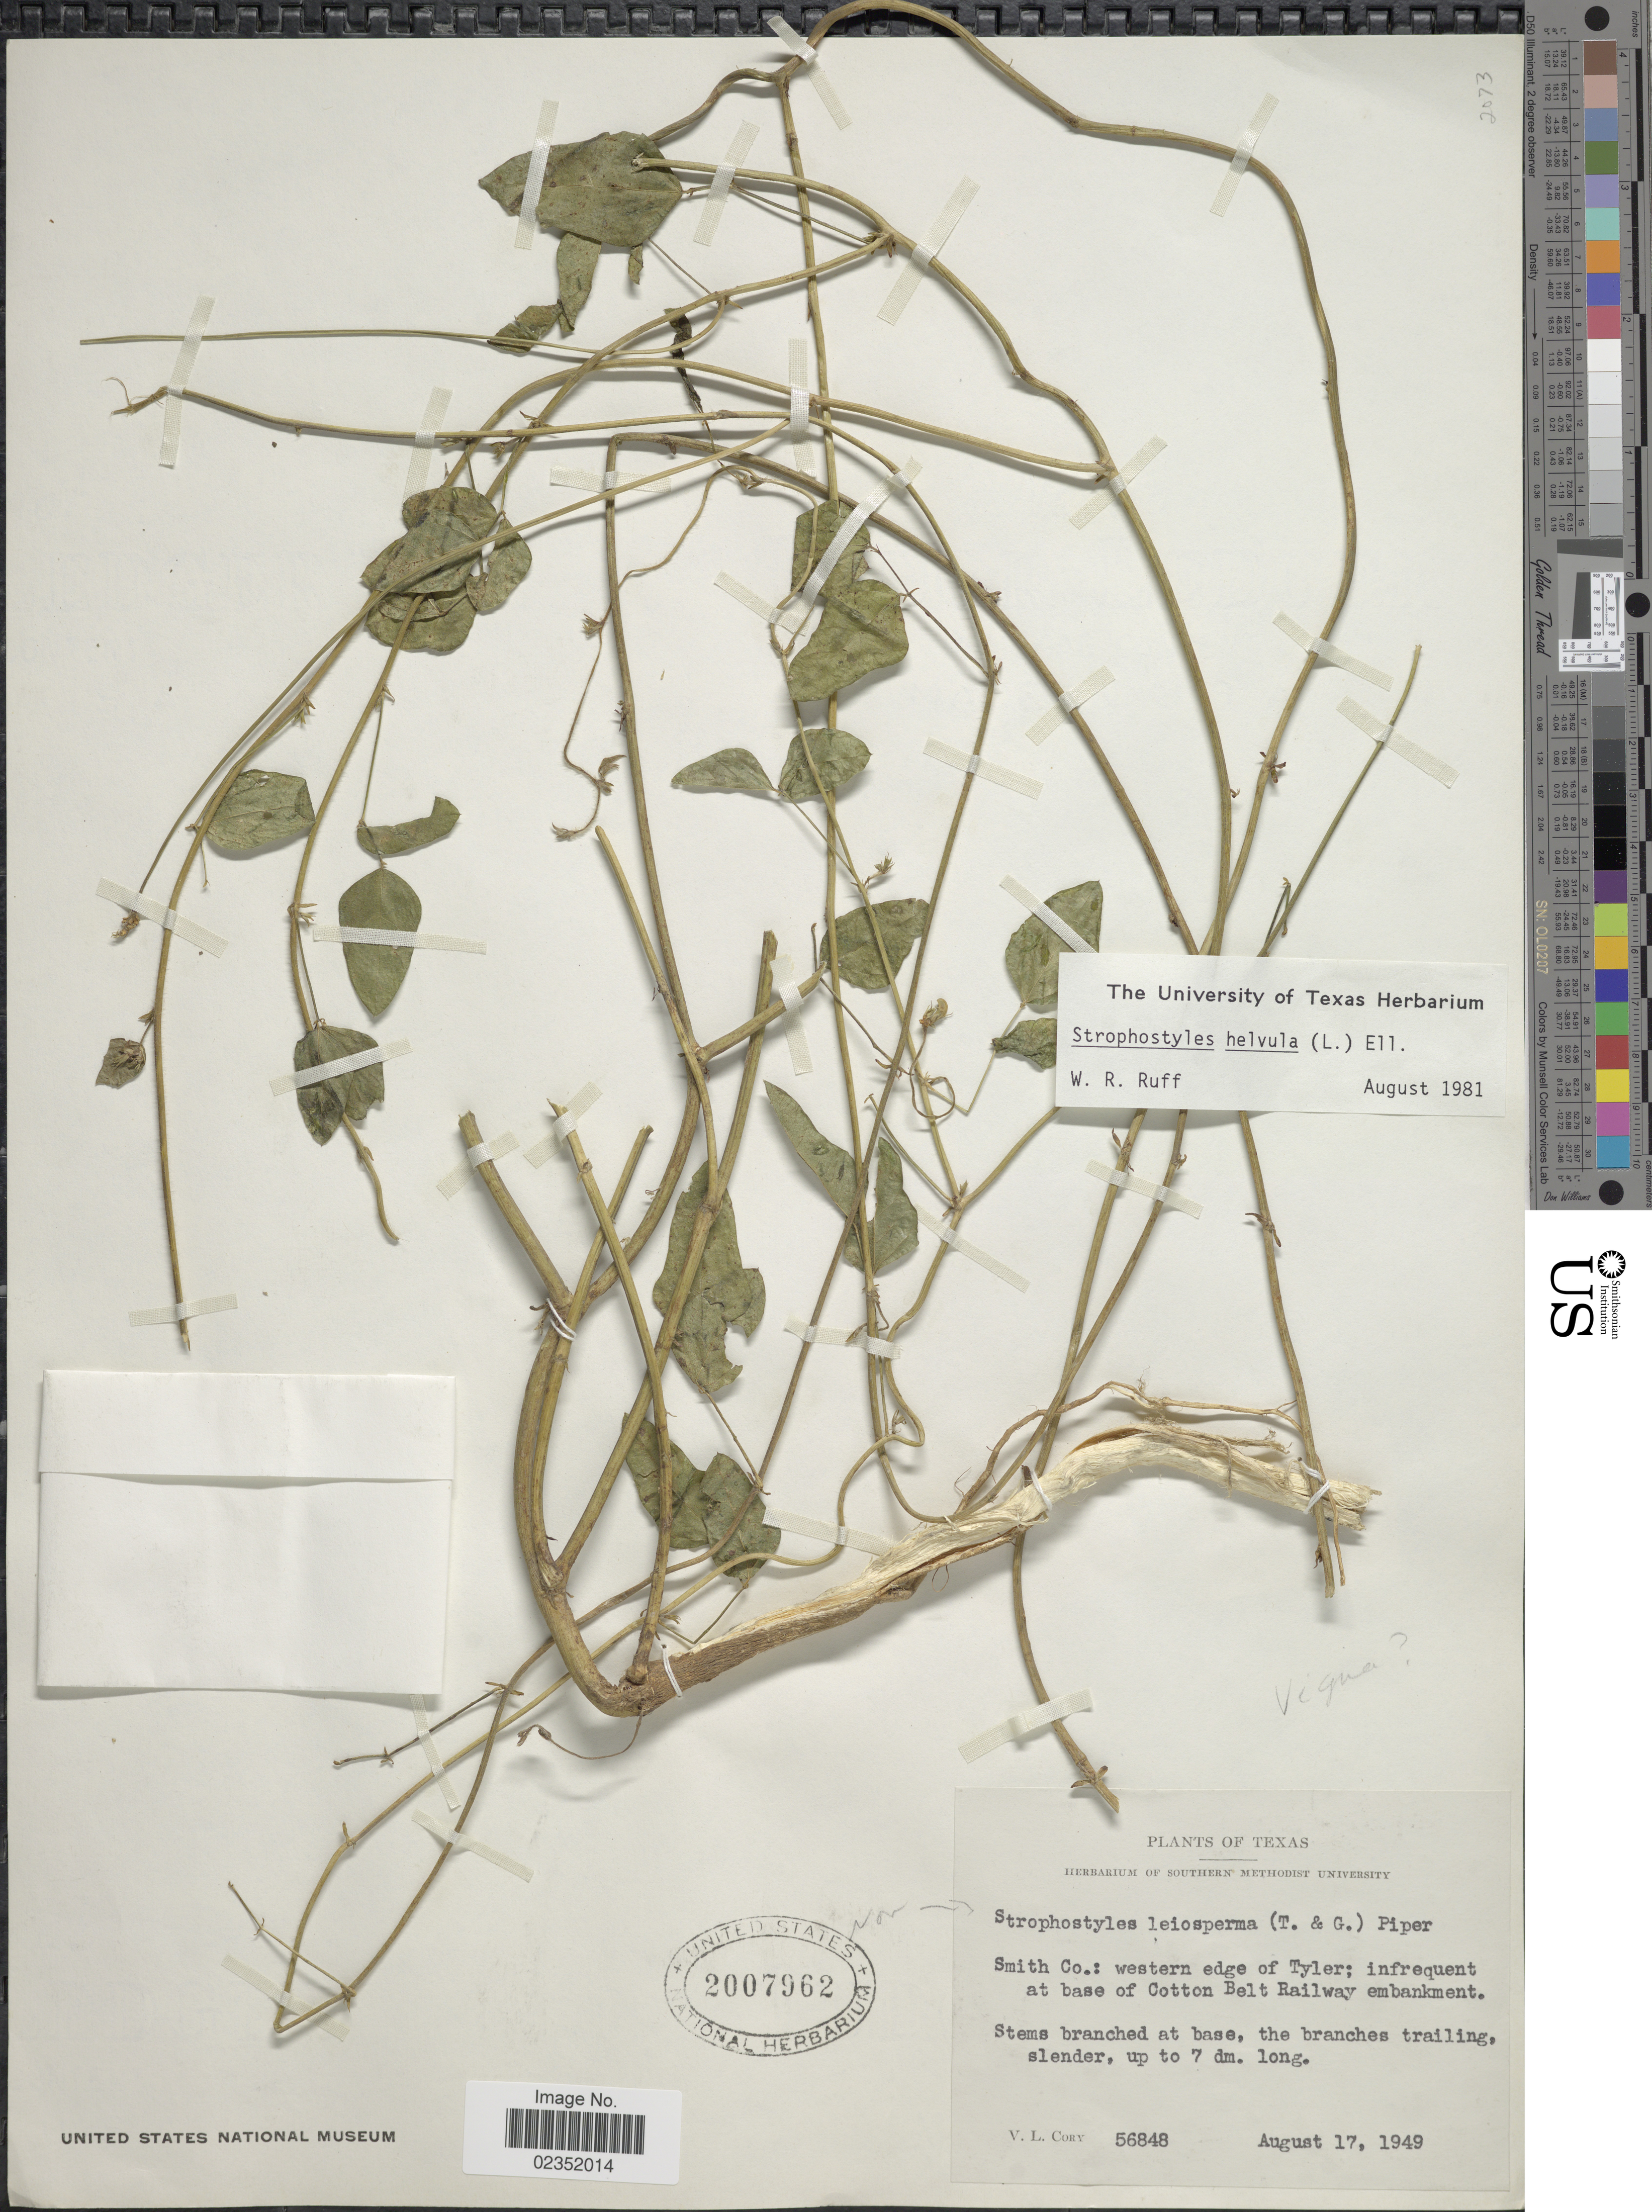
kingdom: Plantae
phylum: Tracheophyta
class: Magnoliopsida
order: Fabales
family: Fabaceae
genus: Strophostyles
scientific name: Strophostyles helvola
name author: (L.) Elliott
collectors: V. Cory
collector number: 56848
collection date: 1949-08-17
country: United States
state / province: Texas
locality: Smith Co.: western edge of Tyler; infrequent at base of Cotton Belt Railway embankment.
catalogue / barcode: US 2007962